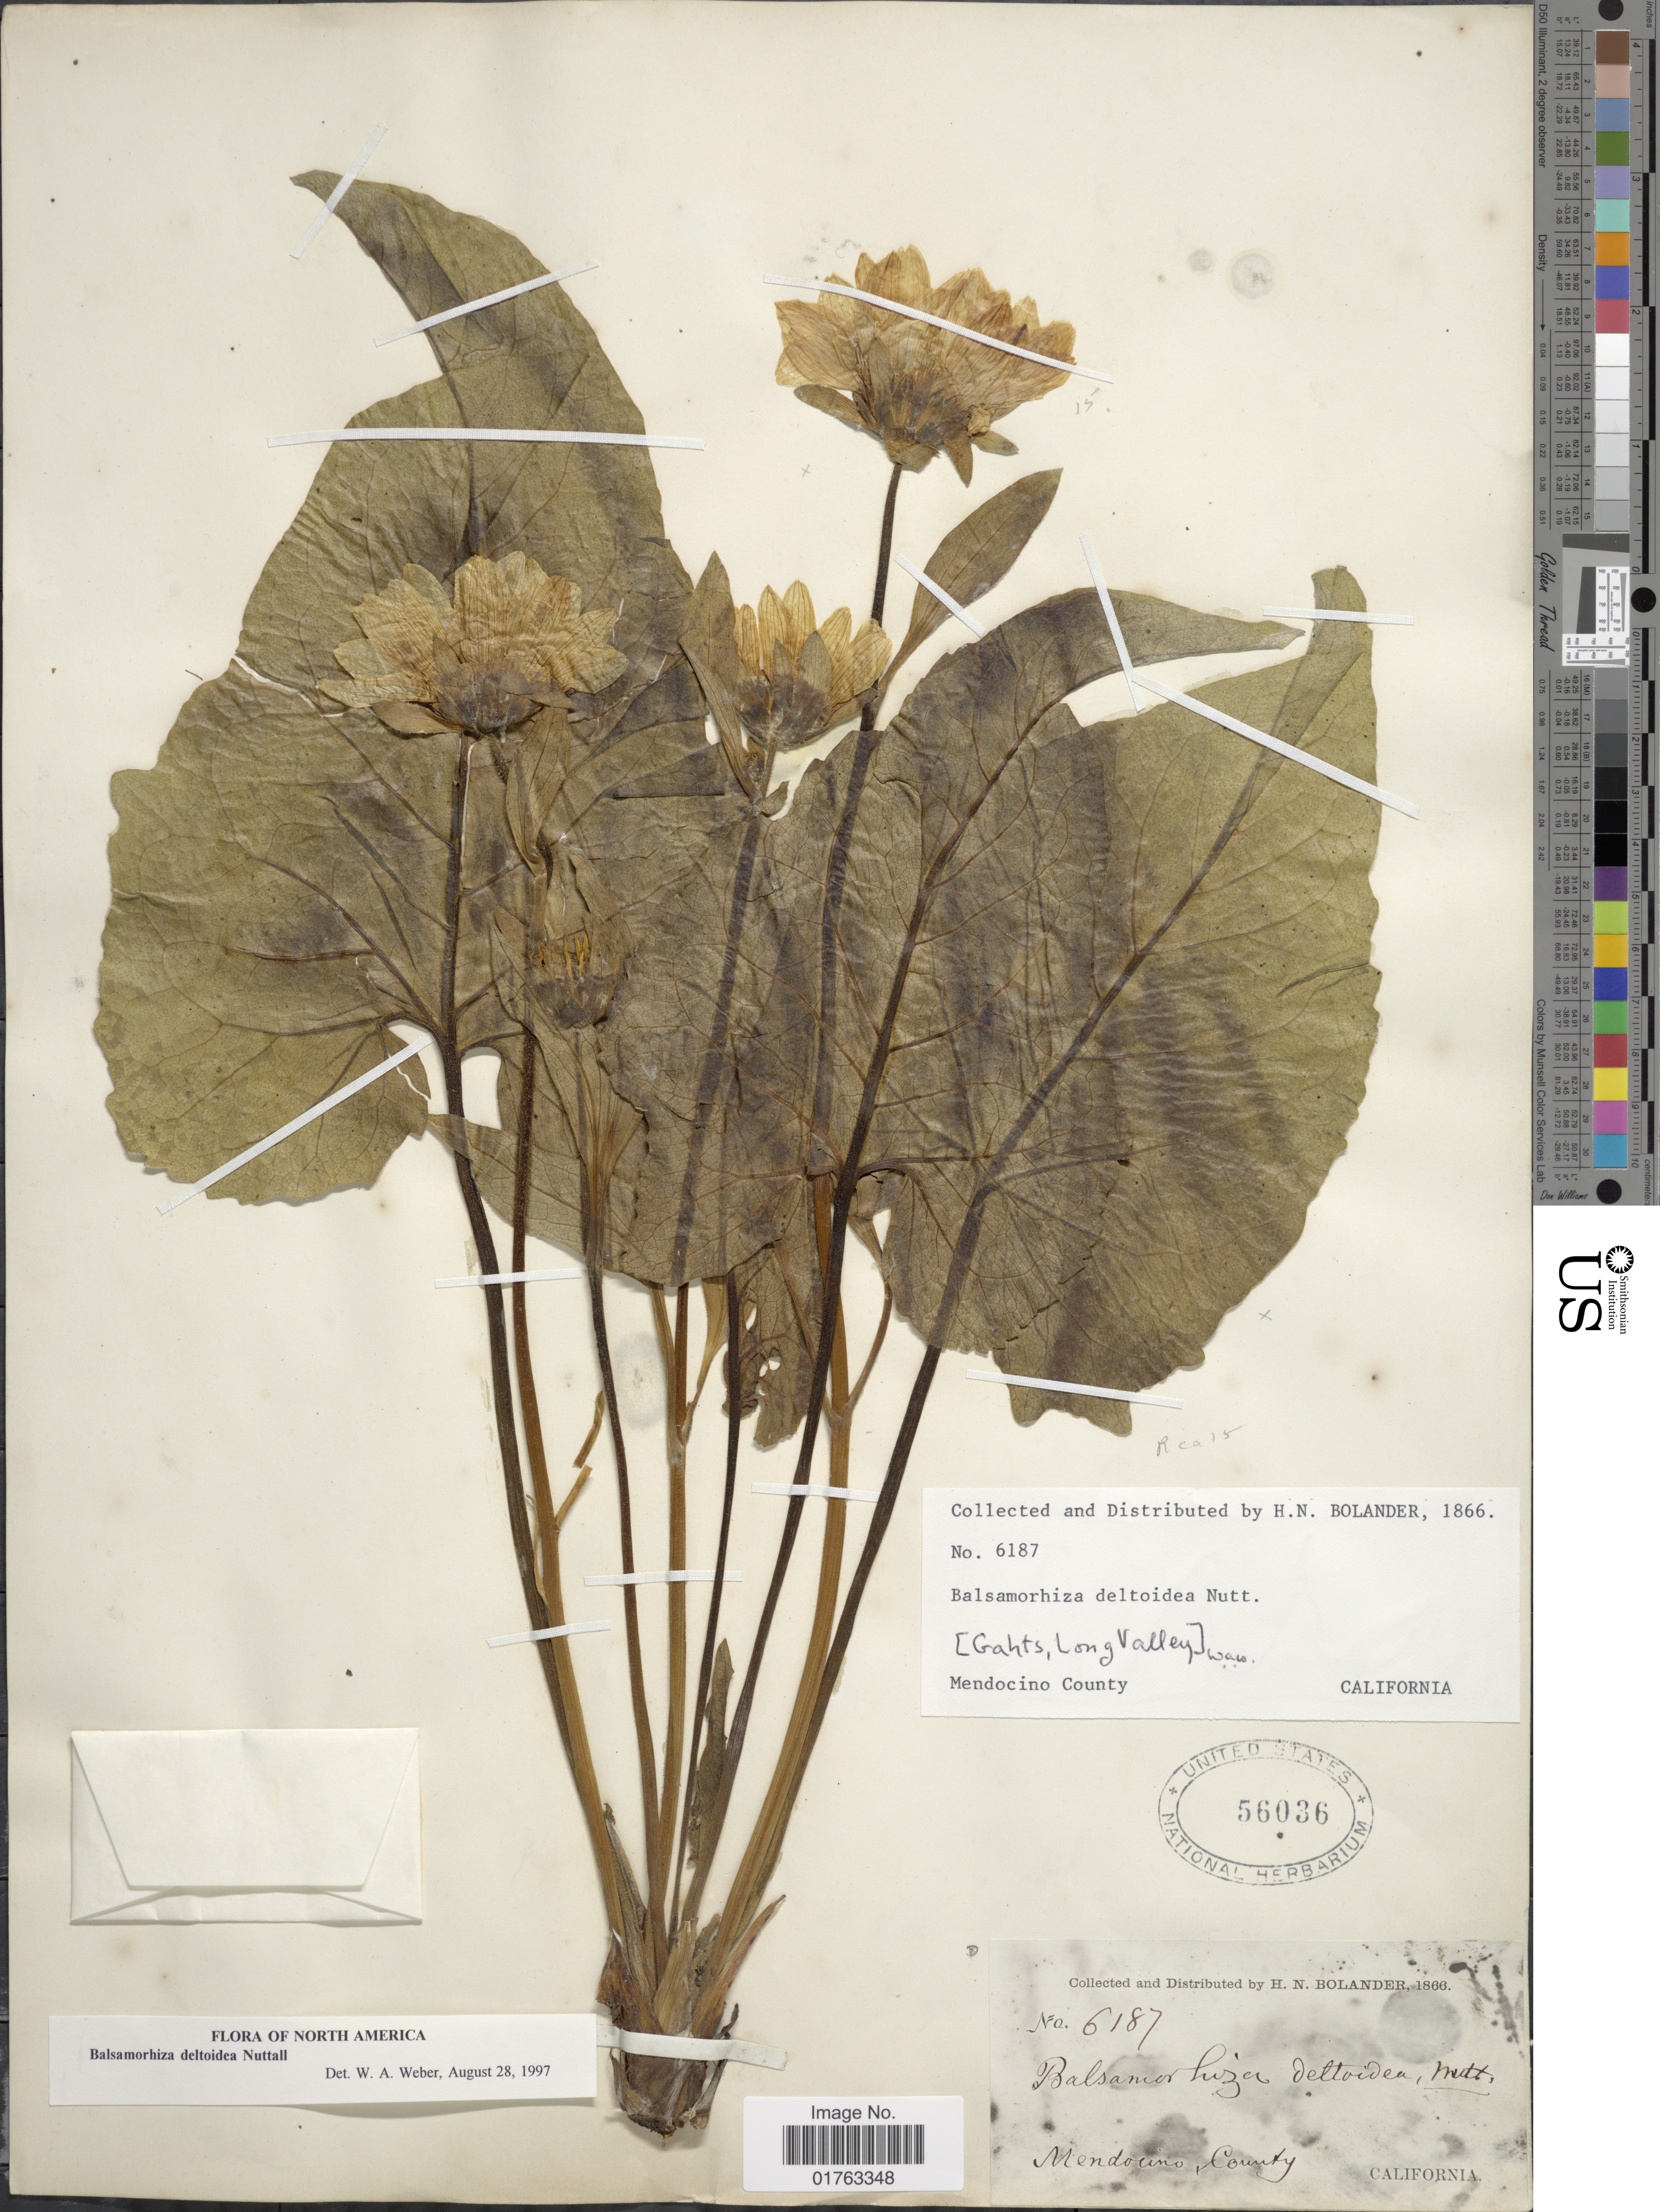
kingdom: Plantae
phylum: Tracheophyta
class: Magnoliopsida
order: Asterales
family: Asteraceae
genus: Balsamorhiza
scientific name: Balsamorhiza deltoidea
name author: Nutt.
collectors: H. Bolander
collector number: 6187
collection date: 1866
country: United States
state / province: California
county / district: Mendocino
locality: Mendocino County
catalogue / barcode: US 56036